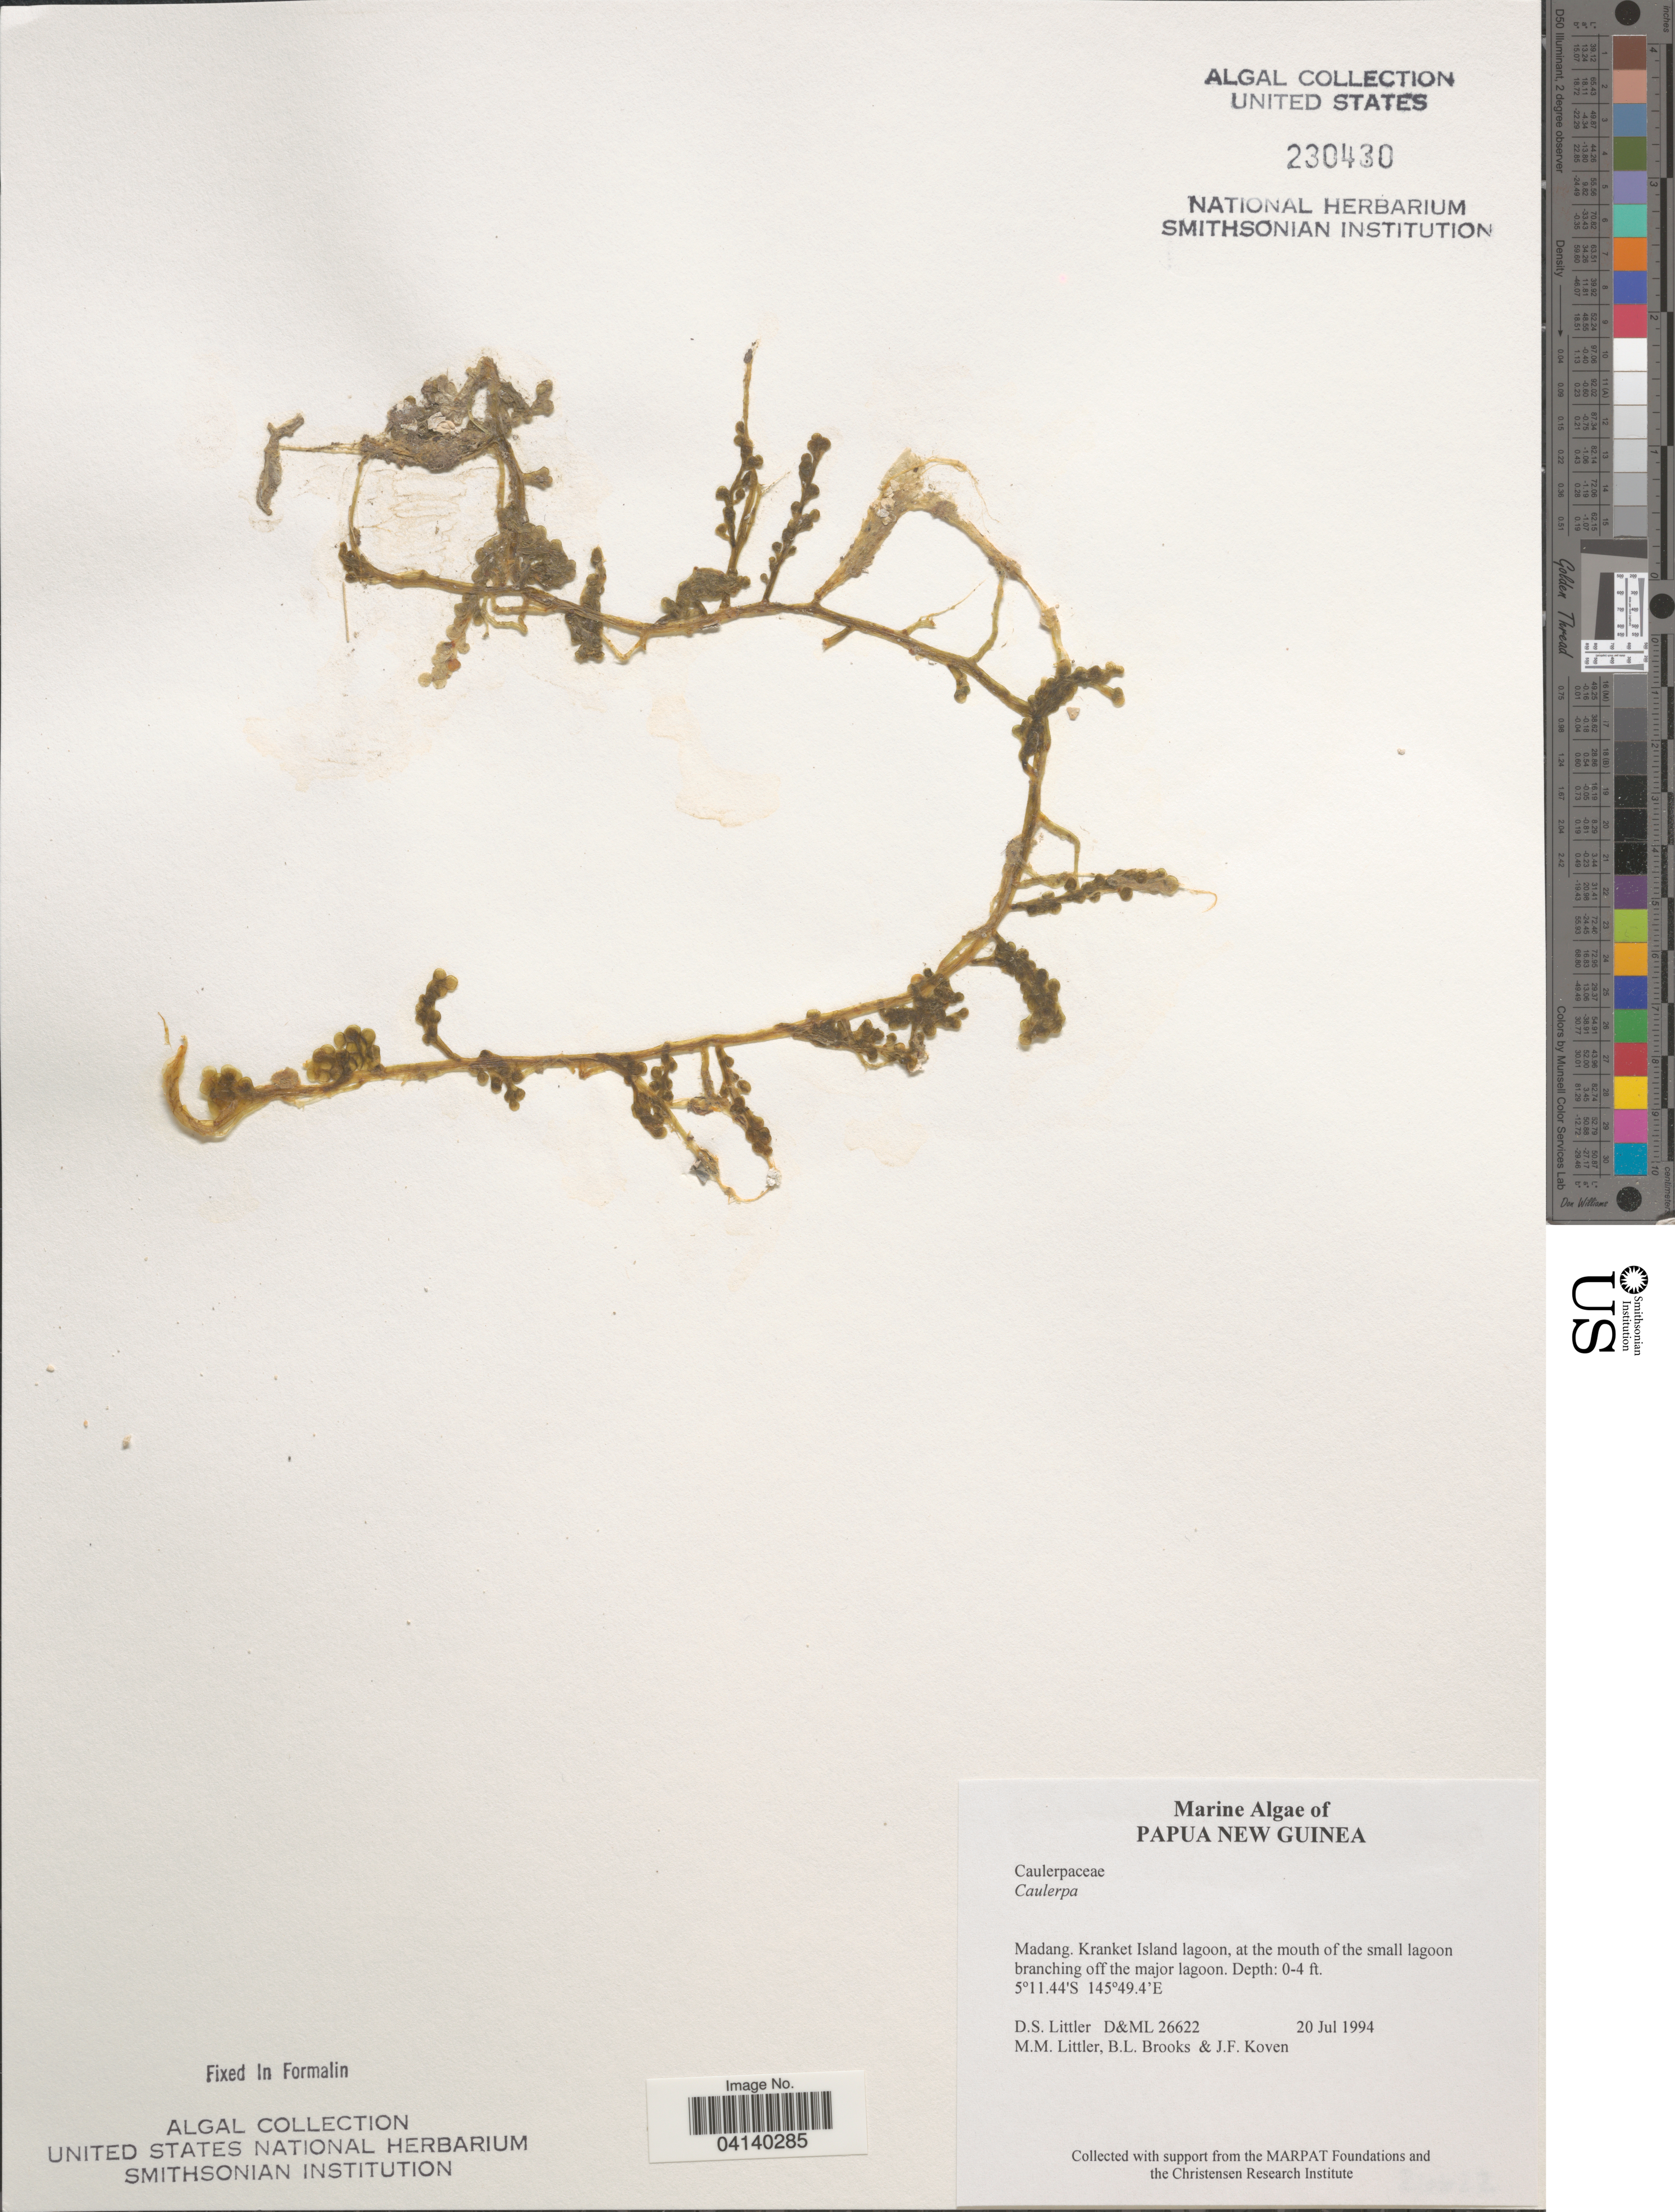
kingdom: Plantae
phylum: Chlorophyta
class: Ulvophyceae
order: Bryopsidales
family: Caulerpaceae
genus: Caulerpa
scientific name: Caulerpa sp.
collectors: D. S. Littler, B. Brooks & J. Koven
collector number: D&ML26622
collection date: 1994-07-20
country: Papua New Guinea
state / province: Madang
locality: Kranket Island lagoon, at the north of the small lagoon branching off the major lagoon.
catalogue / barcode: US 230430